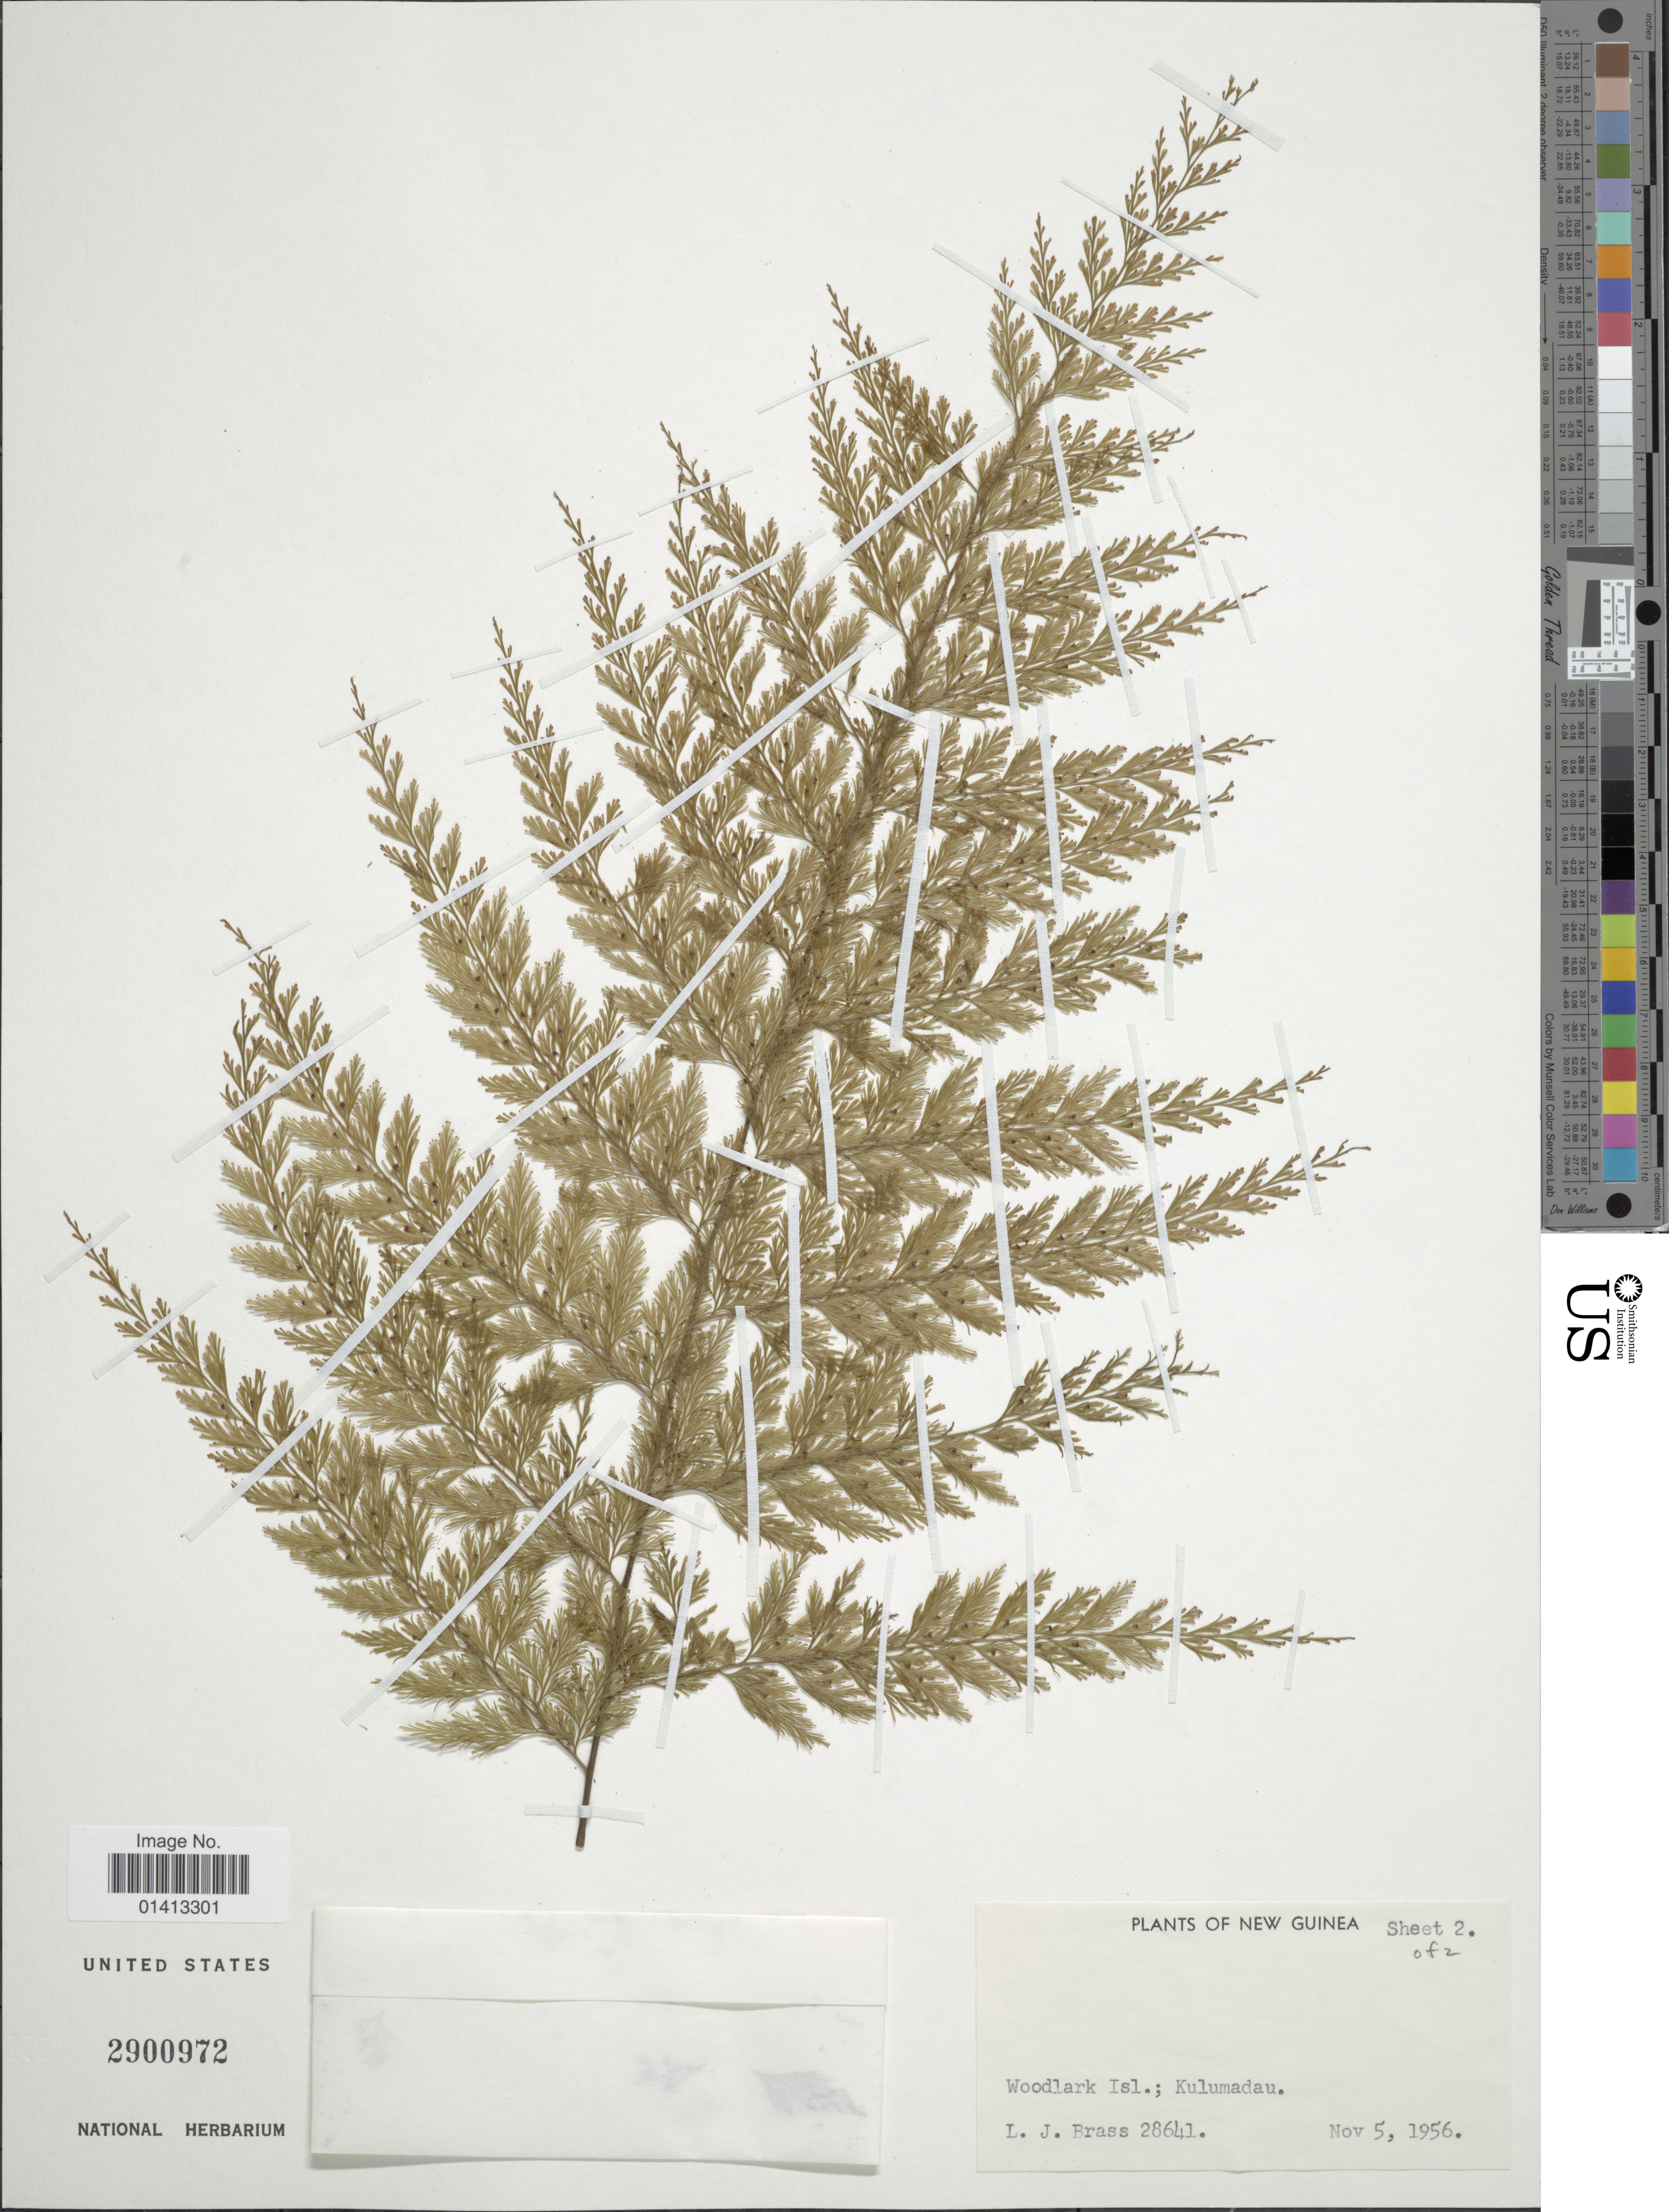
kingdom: Plantae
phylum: Tracheophyta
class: Polypodiopsida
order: Hymenophyllales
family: Hymenophyllaceae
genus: Crepidomanes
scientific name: Crepidomanes sp.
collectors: L. J. Brass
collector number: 28641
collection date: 1956-11-05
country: Papua New Guinea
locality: Woodlark Isl; Kulumadau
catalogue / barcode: US 2900972